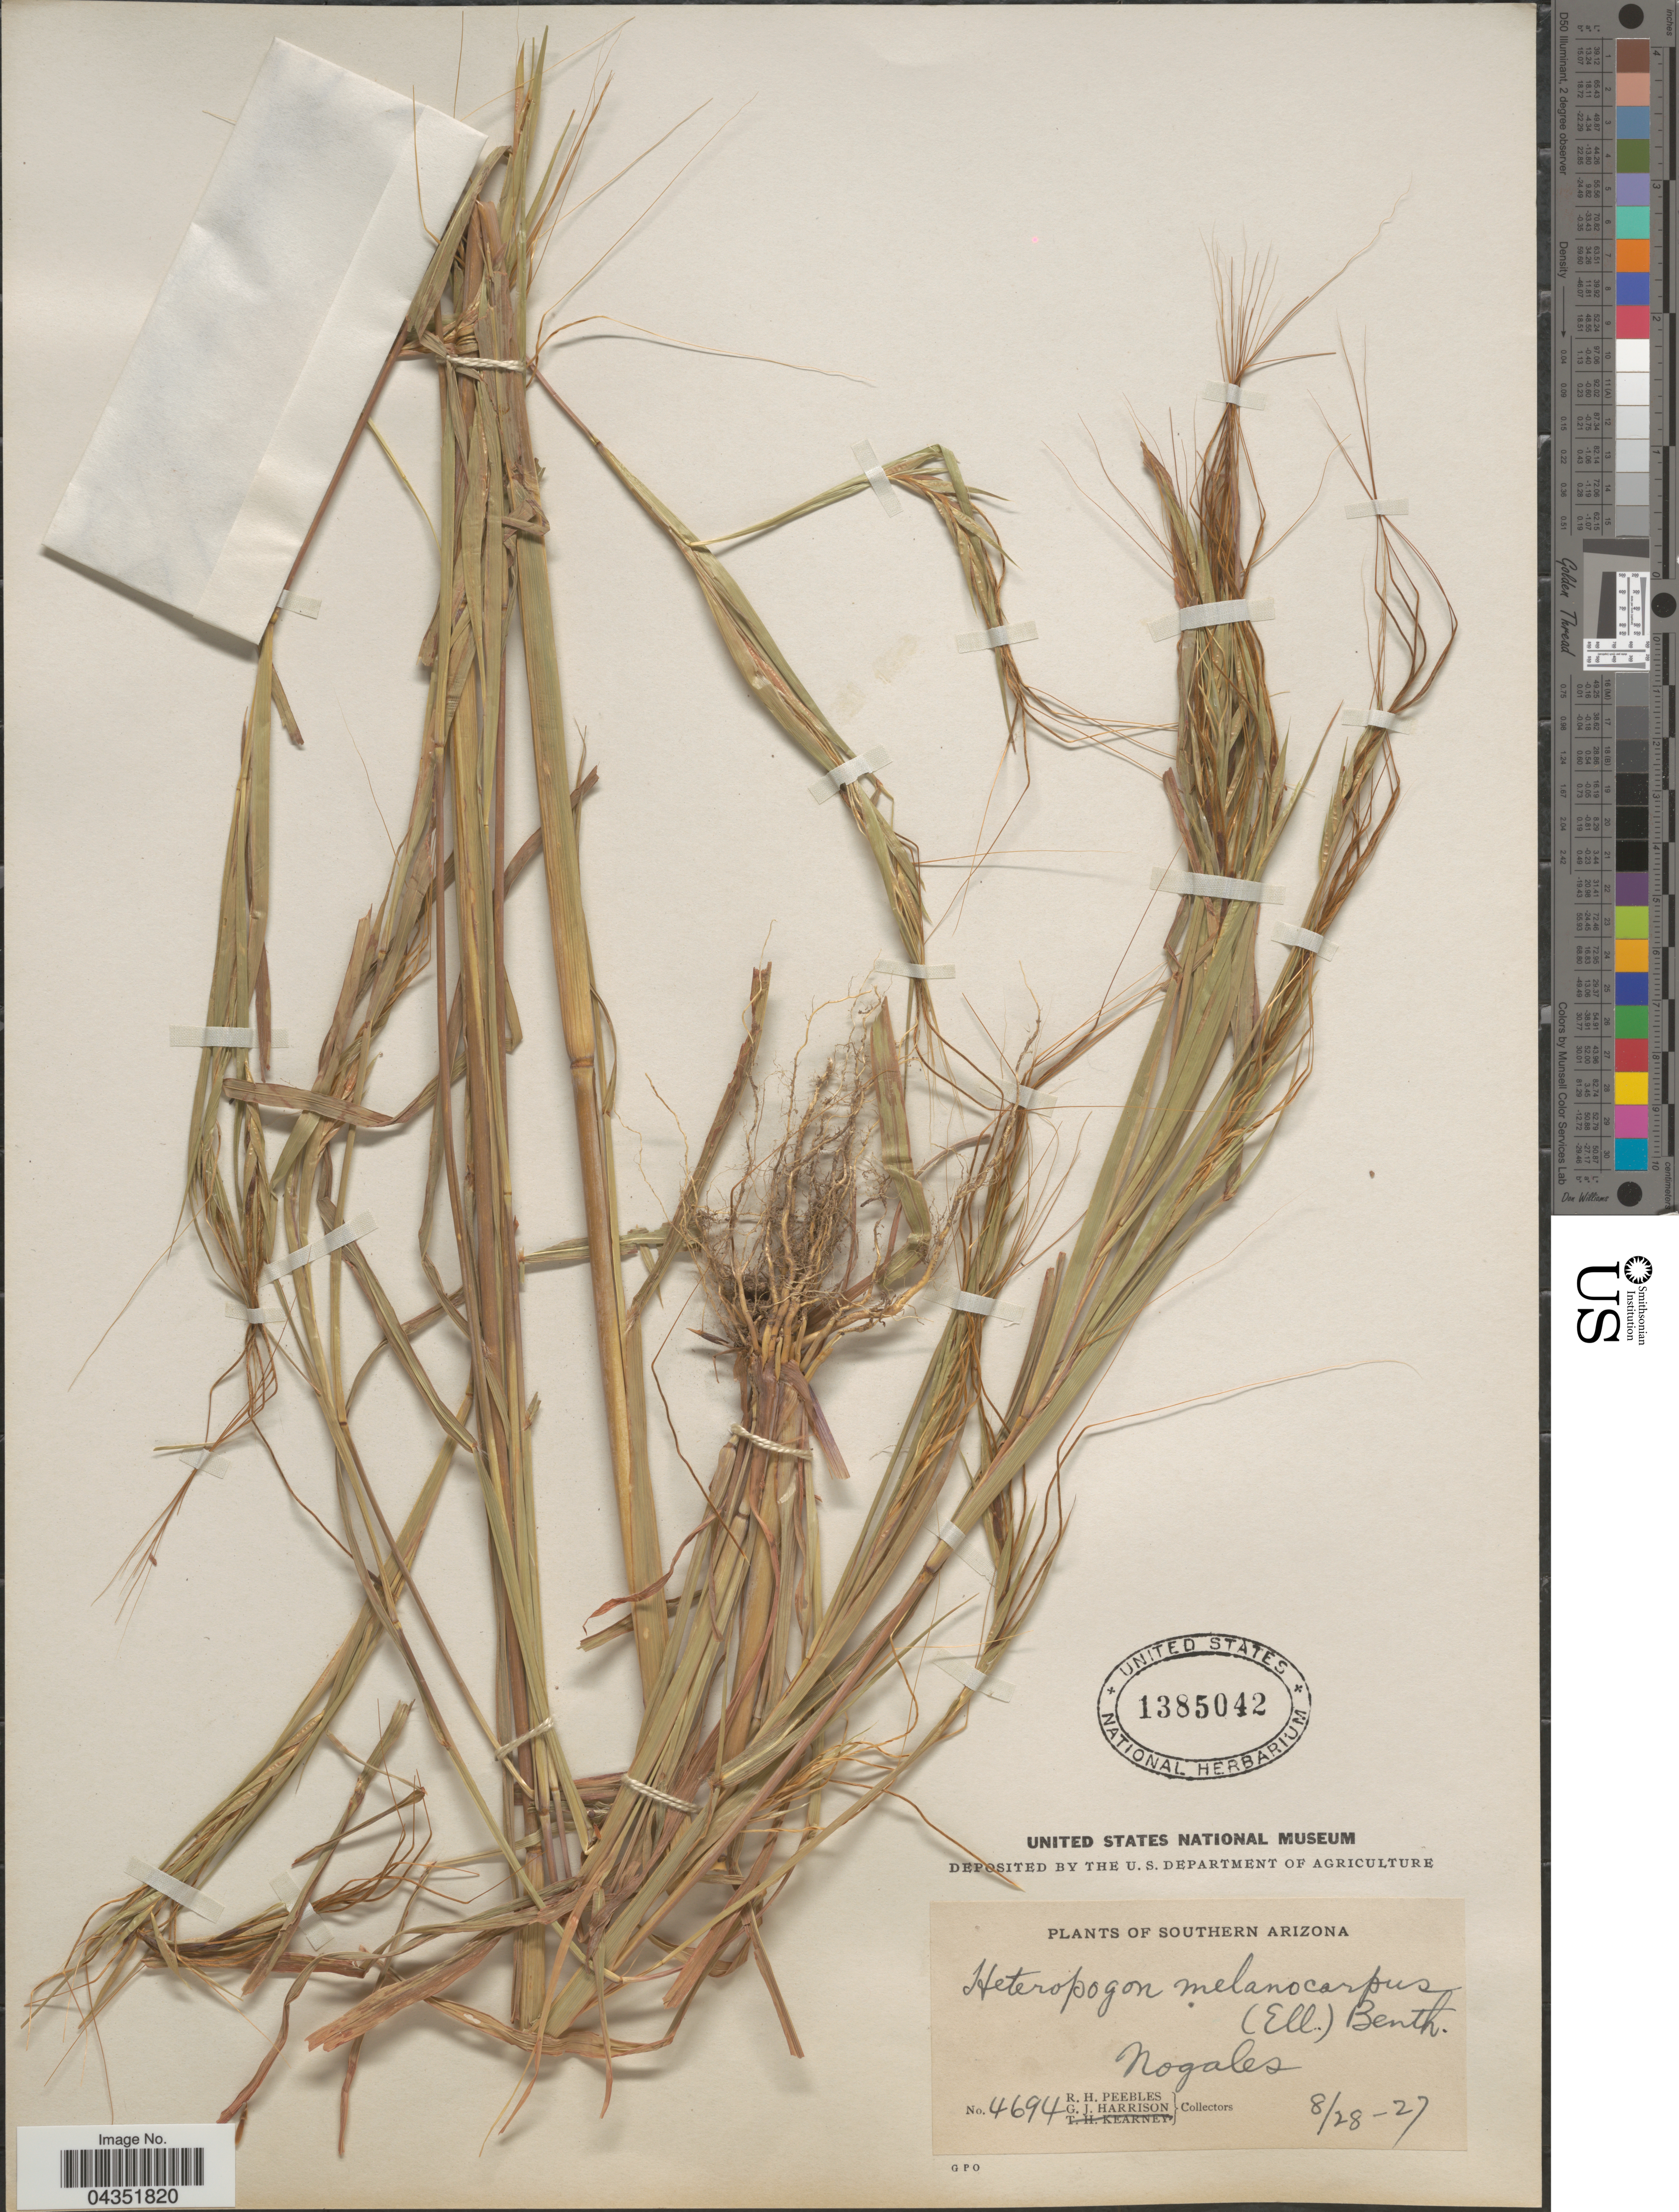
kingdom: Plantae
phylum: Tracheophyta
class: Liliopsida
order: Poales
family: Poaceae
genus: Heteropogon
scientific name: Heteropogon melanocarpus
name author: (Elliott) Benth.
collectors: R. H. Peebles & G. J. Harrison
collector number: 4694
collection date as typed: Transcribed d/m/y: 28/8/27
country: United States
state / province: Arizona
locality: Southern Arizona. Nogales.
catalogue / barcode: US 1385042